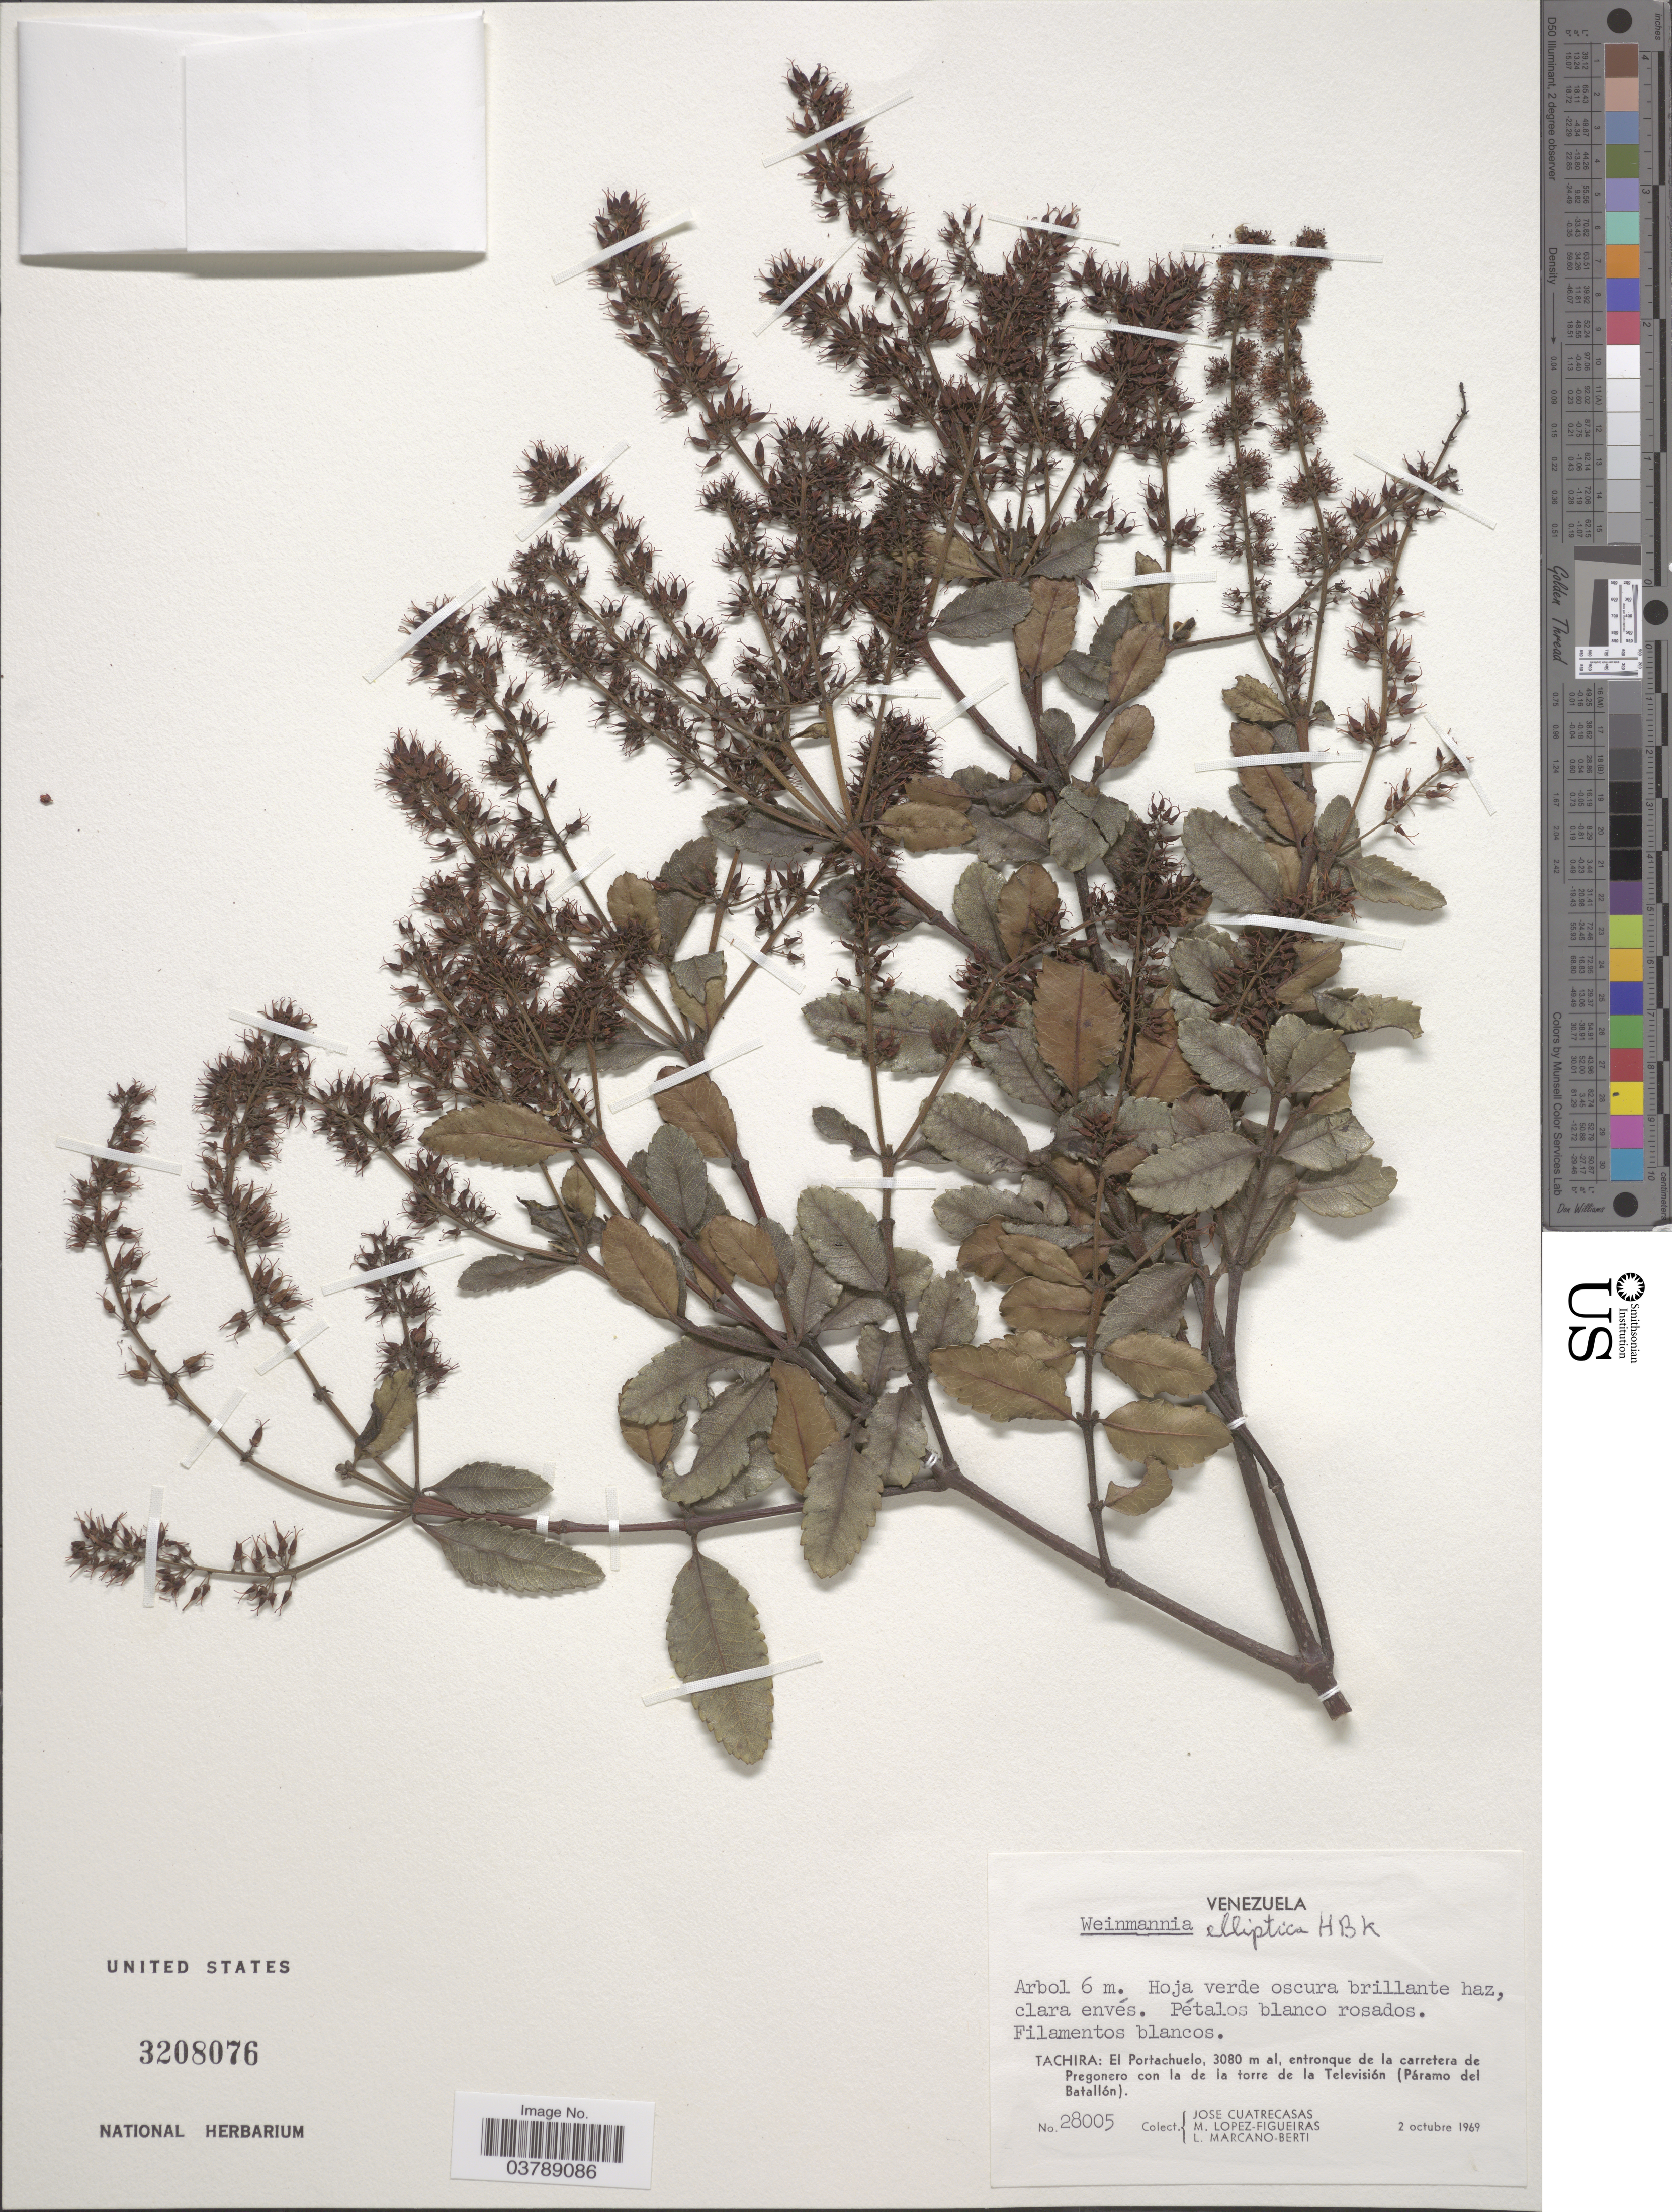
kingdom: Plantae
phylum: Tracheophyta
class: Magnoliopsida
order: Oxalidales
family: Cunoniaceae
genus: Weinmannia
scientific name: Weinmannia elliptica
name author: Kunth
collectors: J. Cuatrecasas, M. Lopéz-F. & L. Marcano-Berti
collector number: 28005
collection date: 1969-10-02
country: Venezuela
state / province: Tachira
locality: El Portachuelo, entronque de la carretera de Pregonero con la de la torre de la Televisión (Páramo del Batallón).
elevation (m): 3080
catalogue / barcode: US 3208076